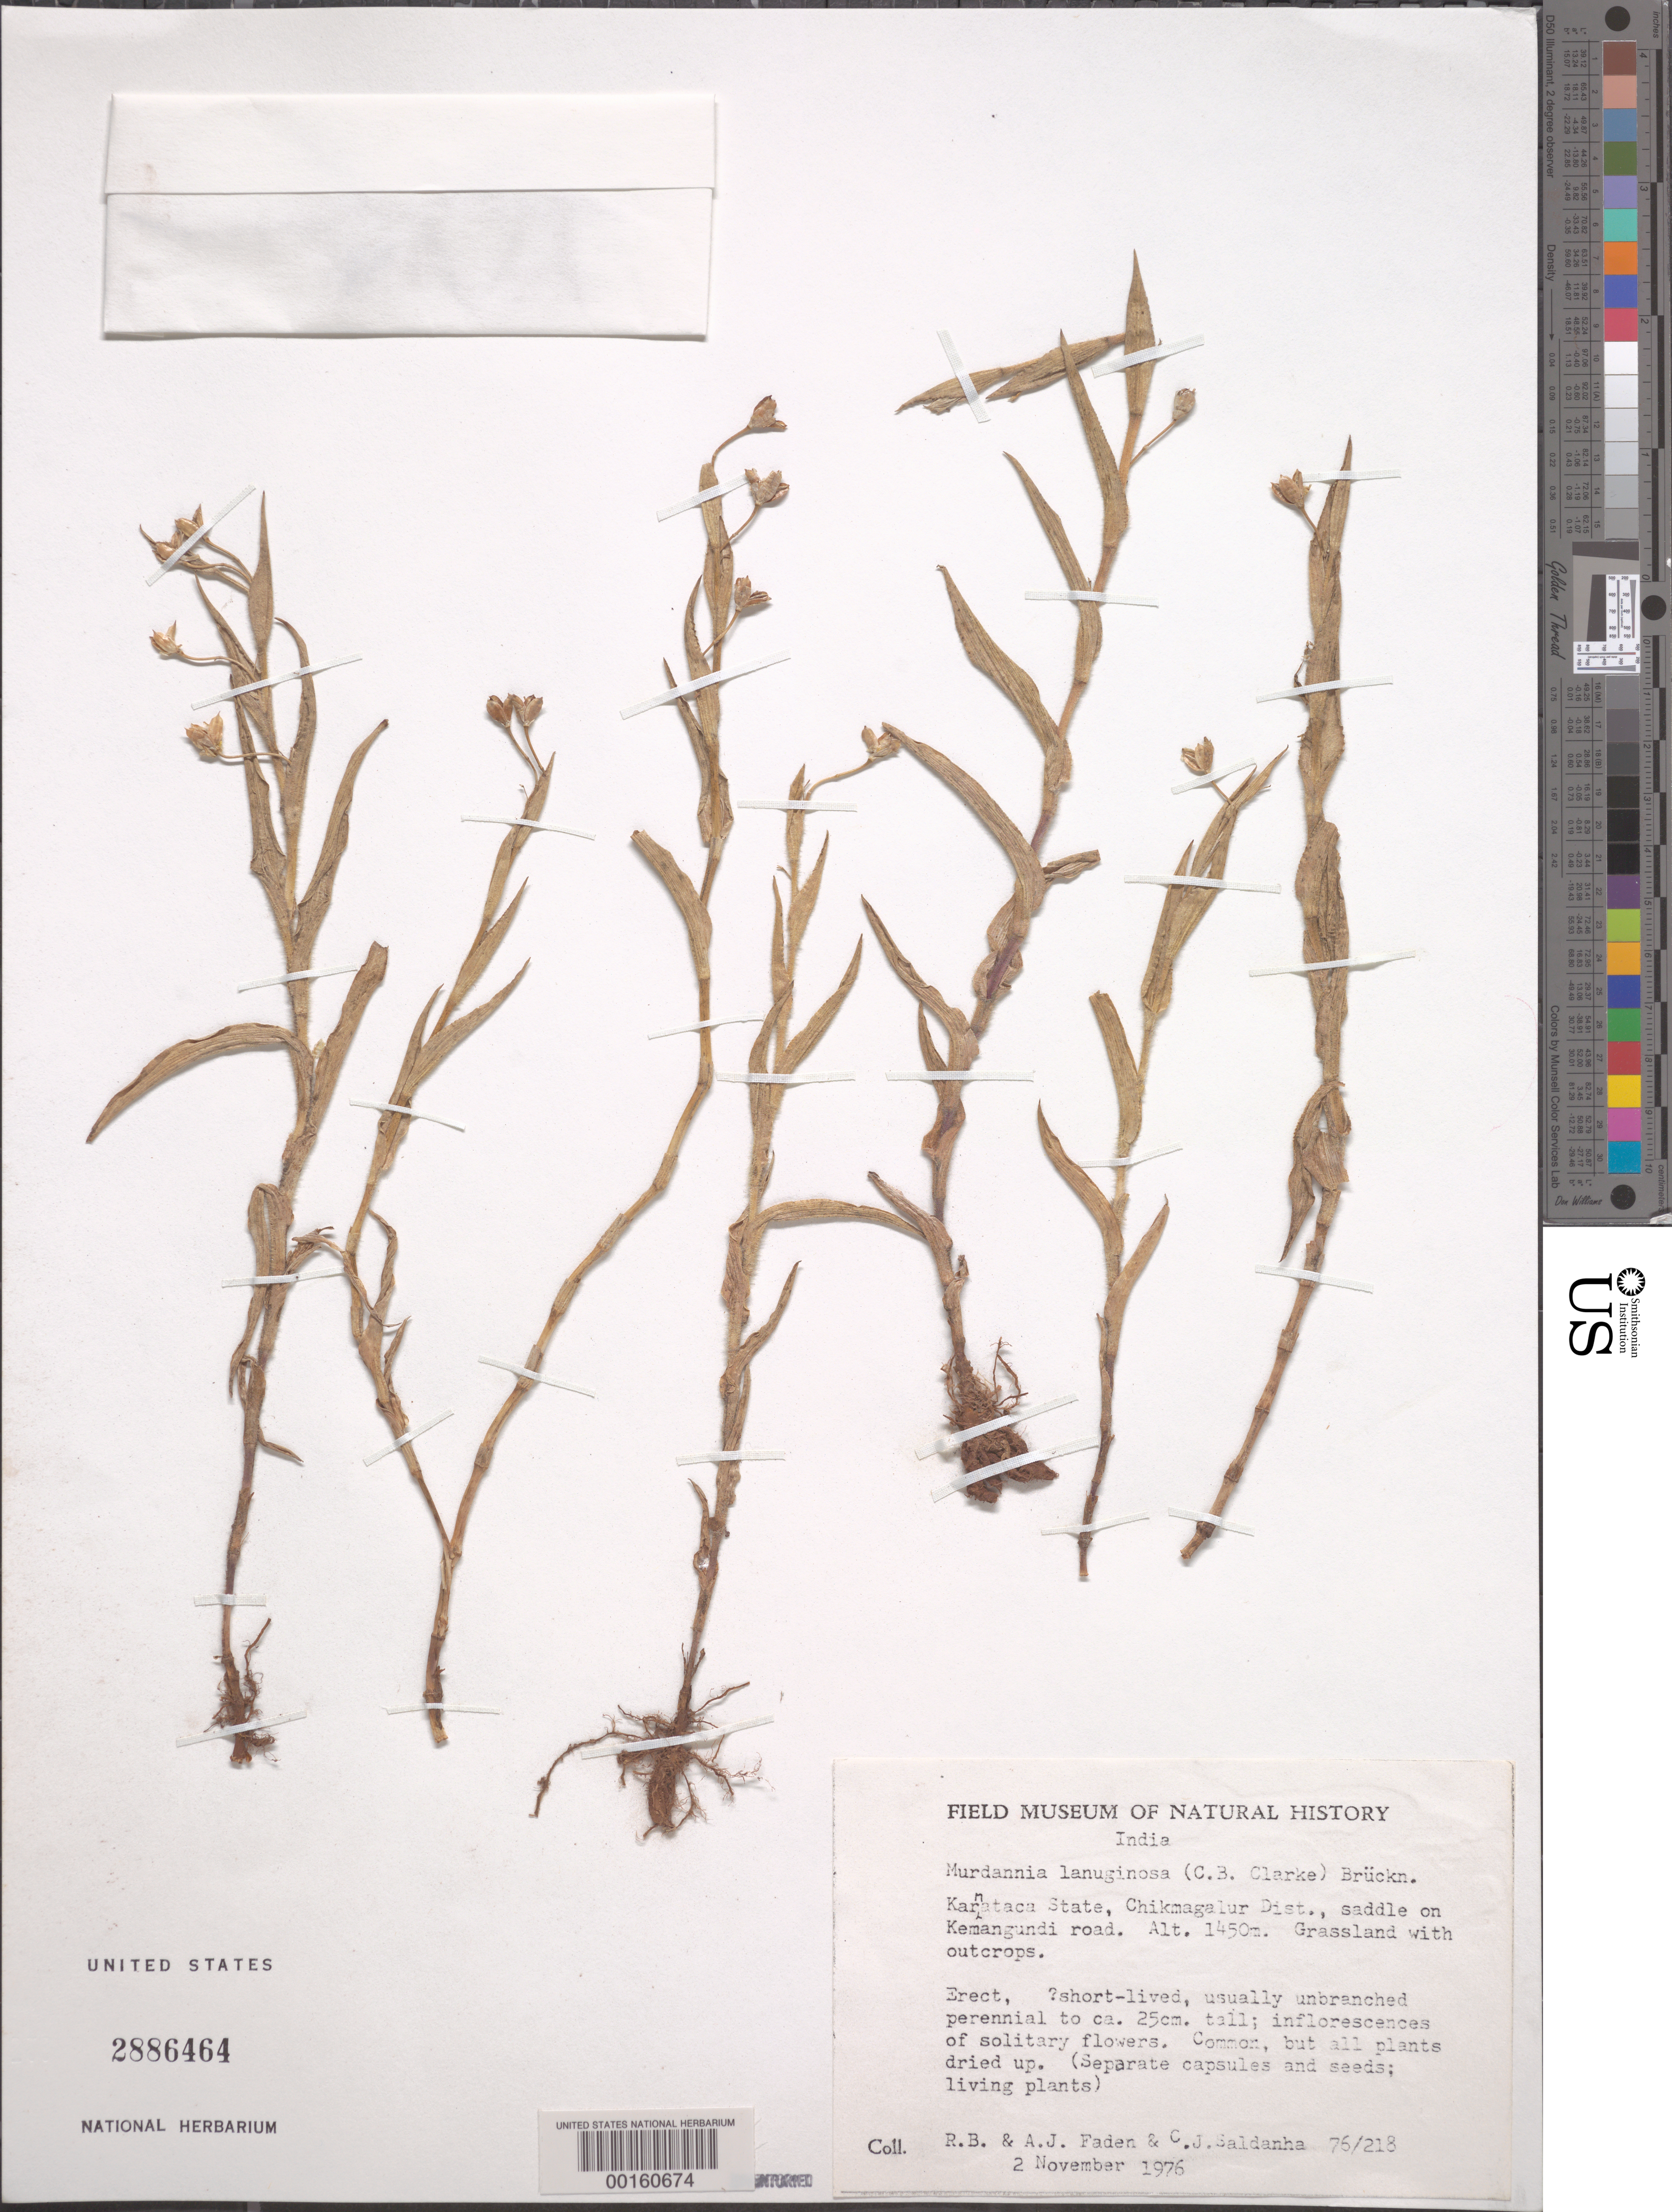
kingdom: Plantae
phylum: Tracheophyta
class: Liliopsida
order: Commelinales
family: Commelinaceae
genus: Murdannia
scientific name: Murdannia lanuginosa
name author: (Wall. ex C.B. Clarke) G. Brückn.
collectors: R. B. Faden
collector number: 76/218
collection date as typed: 02 Nov 1976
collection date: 1976-11-02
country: India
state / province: Karnataka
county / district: Chikmagalur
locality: Kemangundi road, mysore state [mysore state = karnataka.]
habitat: Grassland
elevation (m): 1450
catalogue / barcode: US 2886464